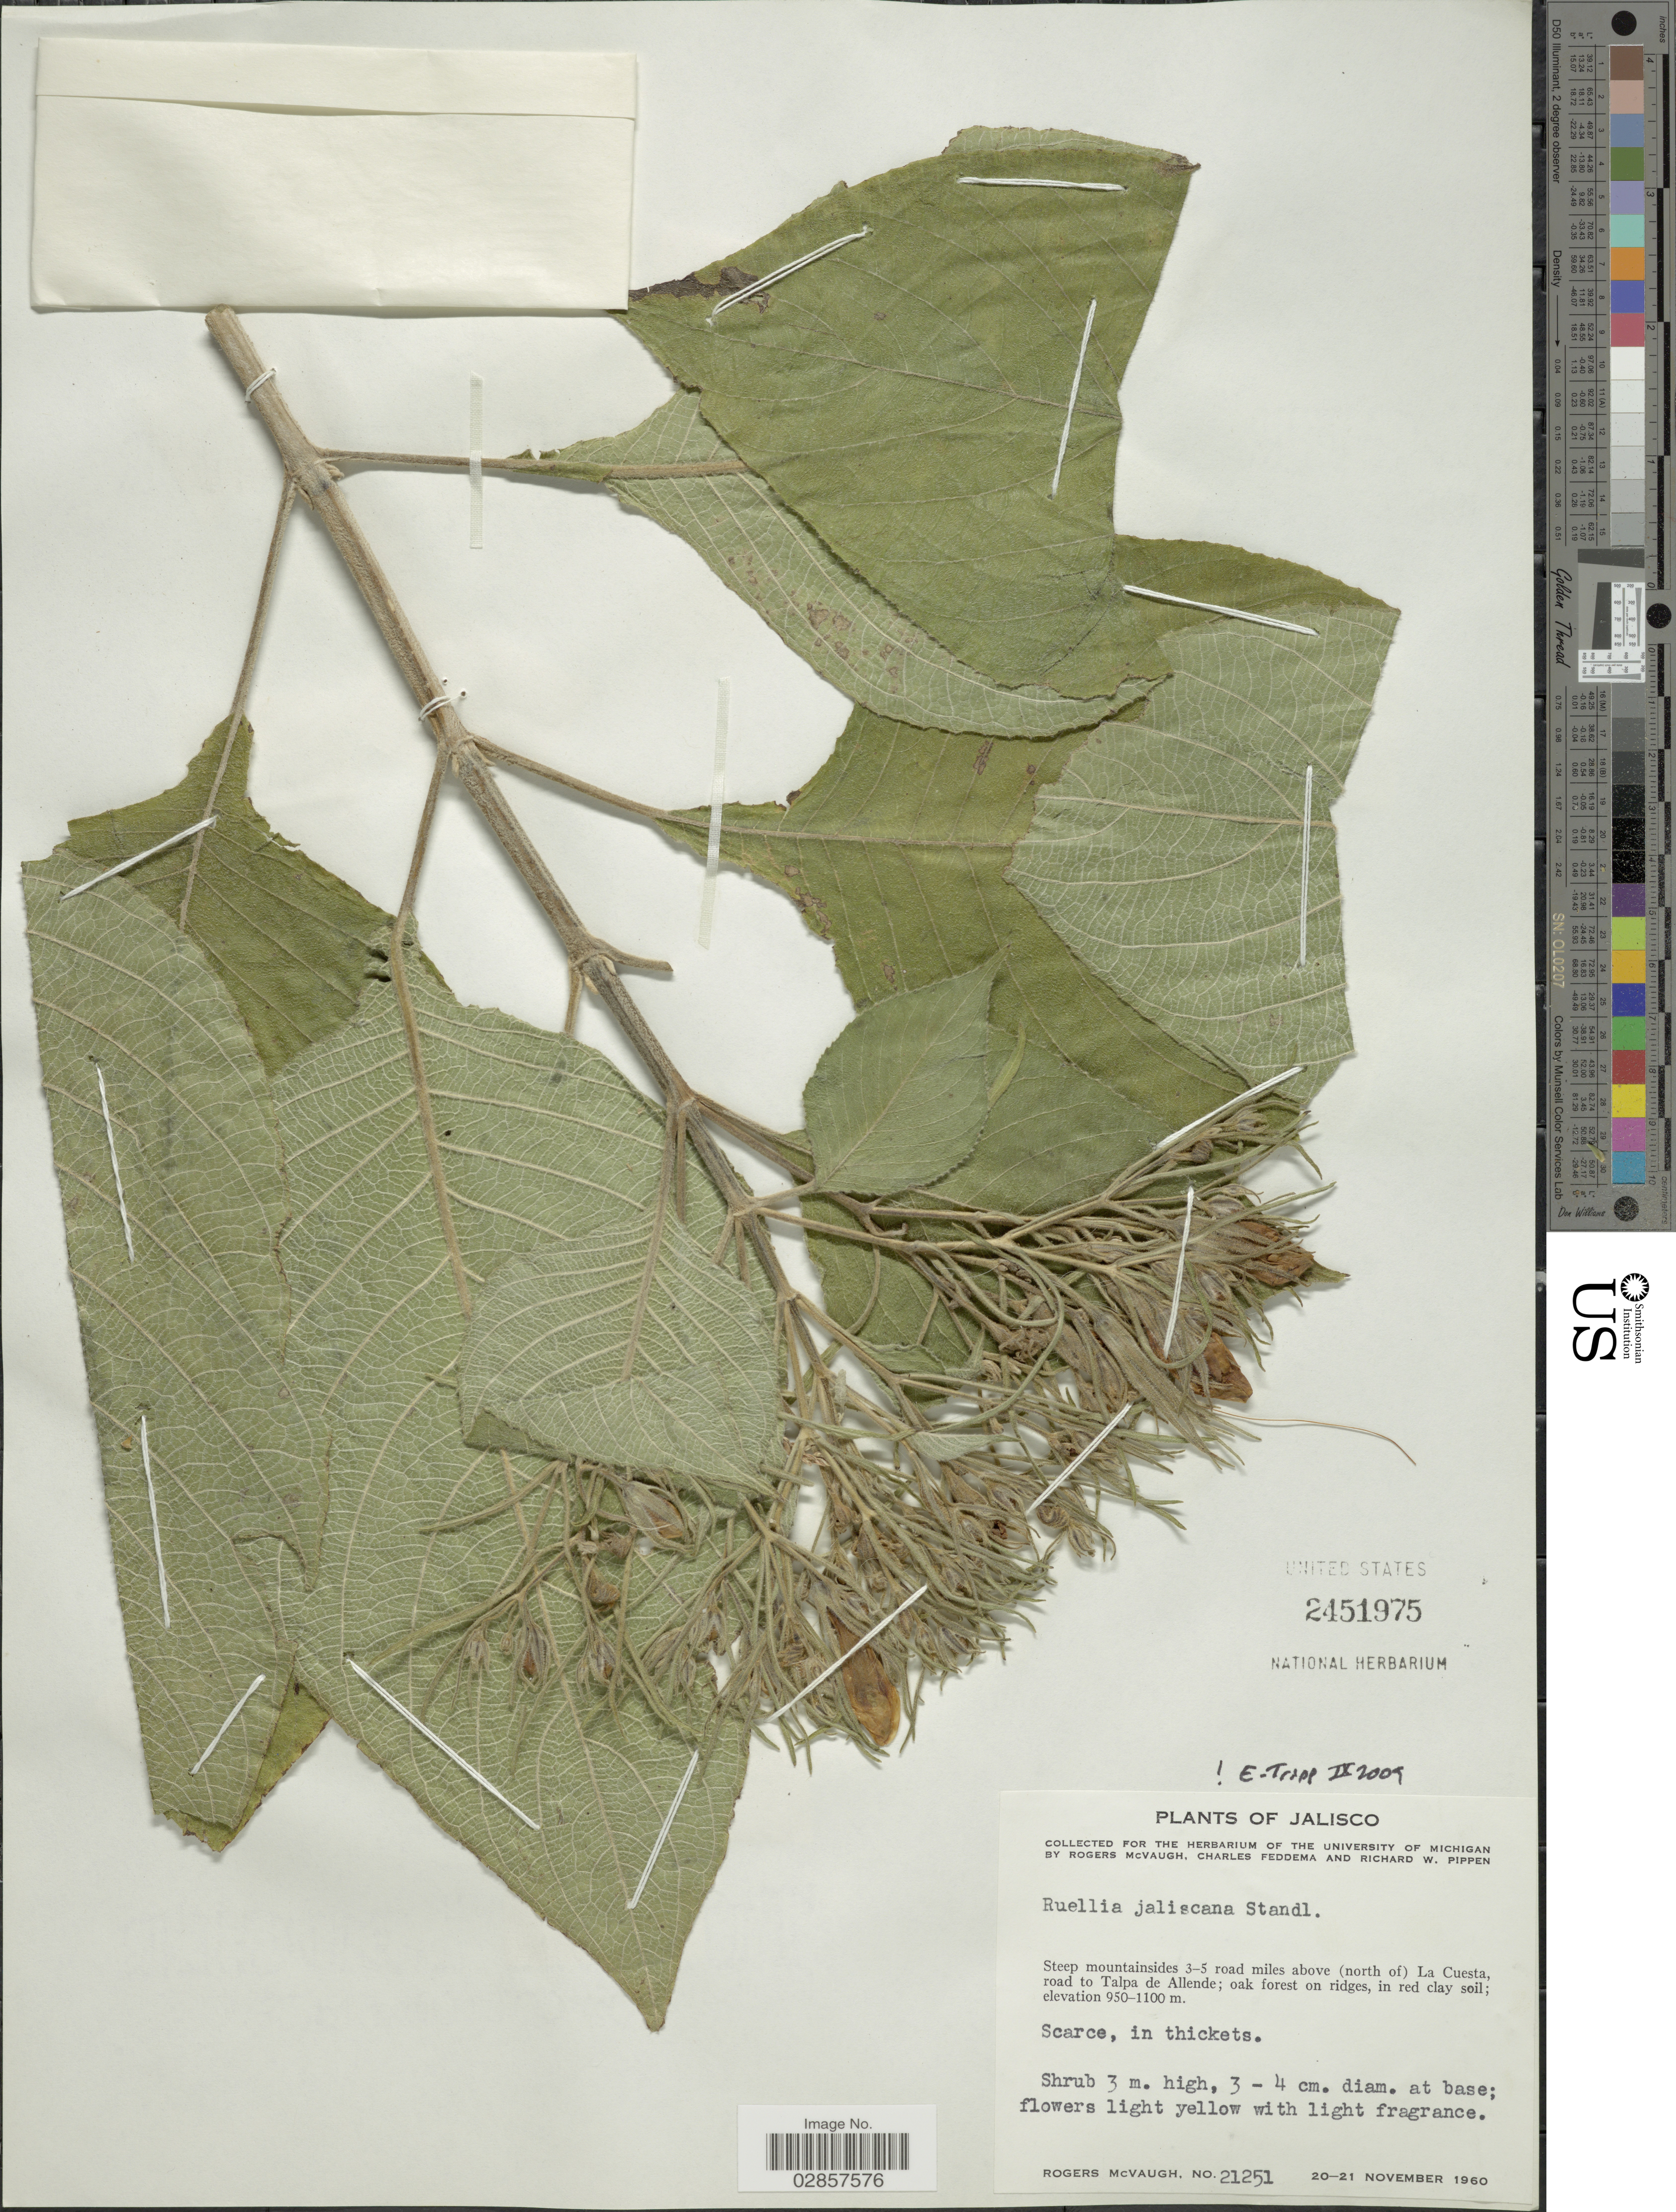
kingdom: Plantae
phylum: Tracheophyta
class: Magnoliopsida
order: Lamiales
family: Acanthaceae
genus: Ruellia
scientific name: Ruellia jaliscana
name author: Standl.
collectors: R. McVaugh, C. Feddema & R. W. Pippen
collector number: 21251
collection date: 1960-11-20/1960-11-21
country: Mexico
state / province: Jalisco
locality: Steep mountainsides 3-5 road miles above (north of) La Cuesta, road to Talpa de Allende.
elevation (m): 950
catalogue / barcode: US 2451975